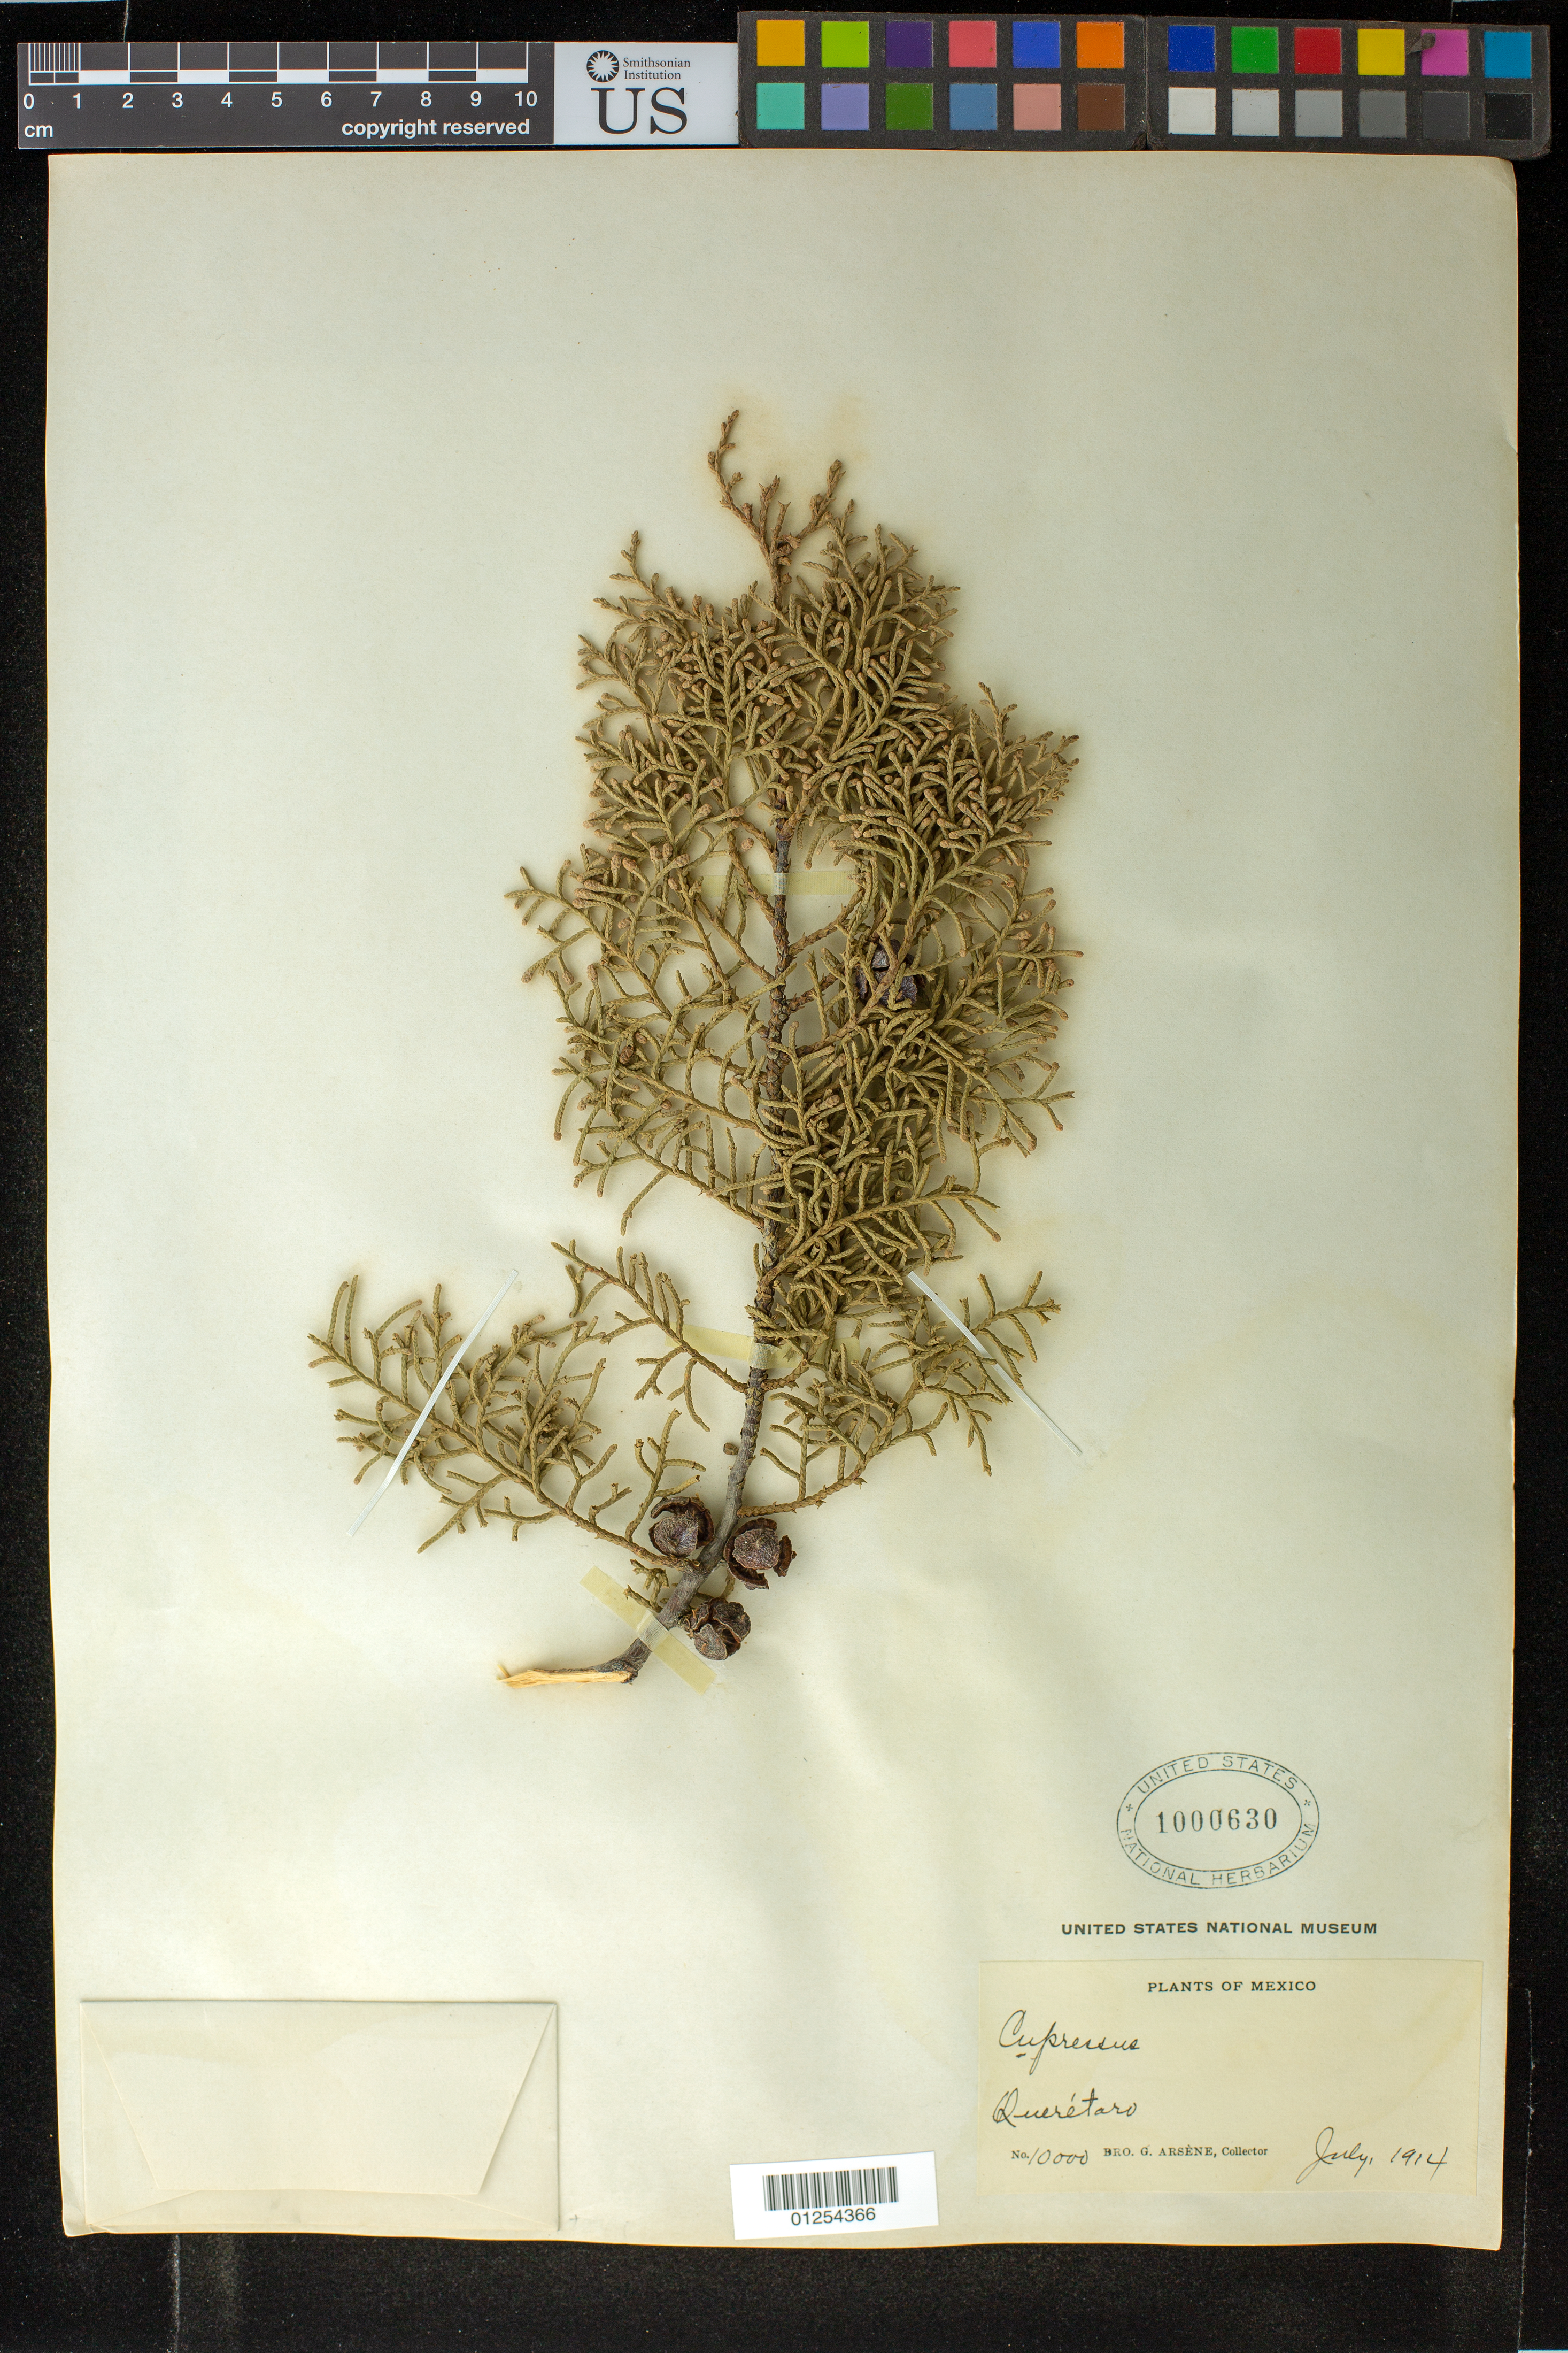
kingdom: Plantae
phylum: Tracheophyta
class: Pinopsida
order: Pinales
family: Cupressaceae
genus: Hesperocyparis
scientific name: Hesperocyparis sp.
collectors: Bro. G. Arsène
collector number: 10000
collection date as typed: Jul 1914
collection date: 1914-07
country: Mexico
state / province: Querétaro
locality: Querétaro.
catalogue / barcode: US 1000630